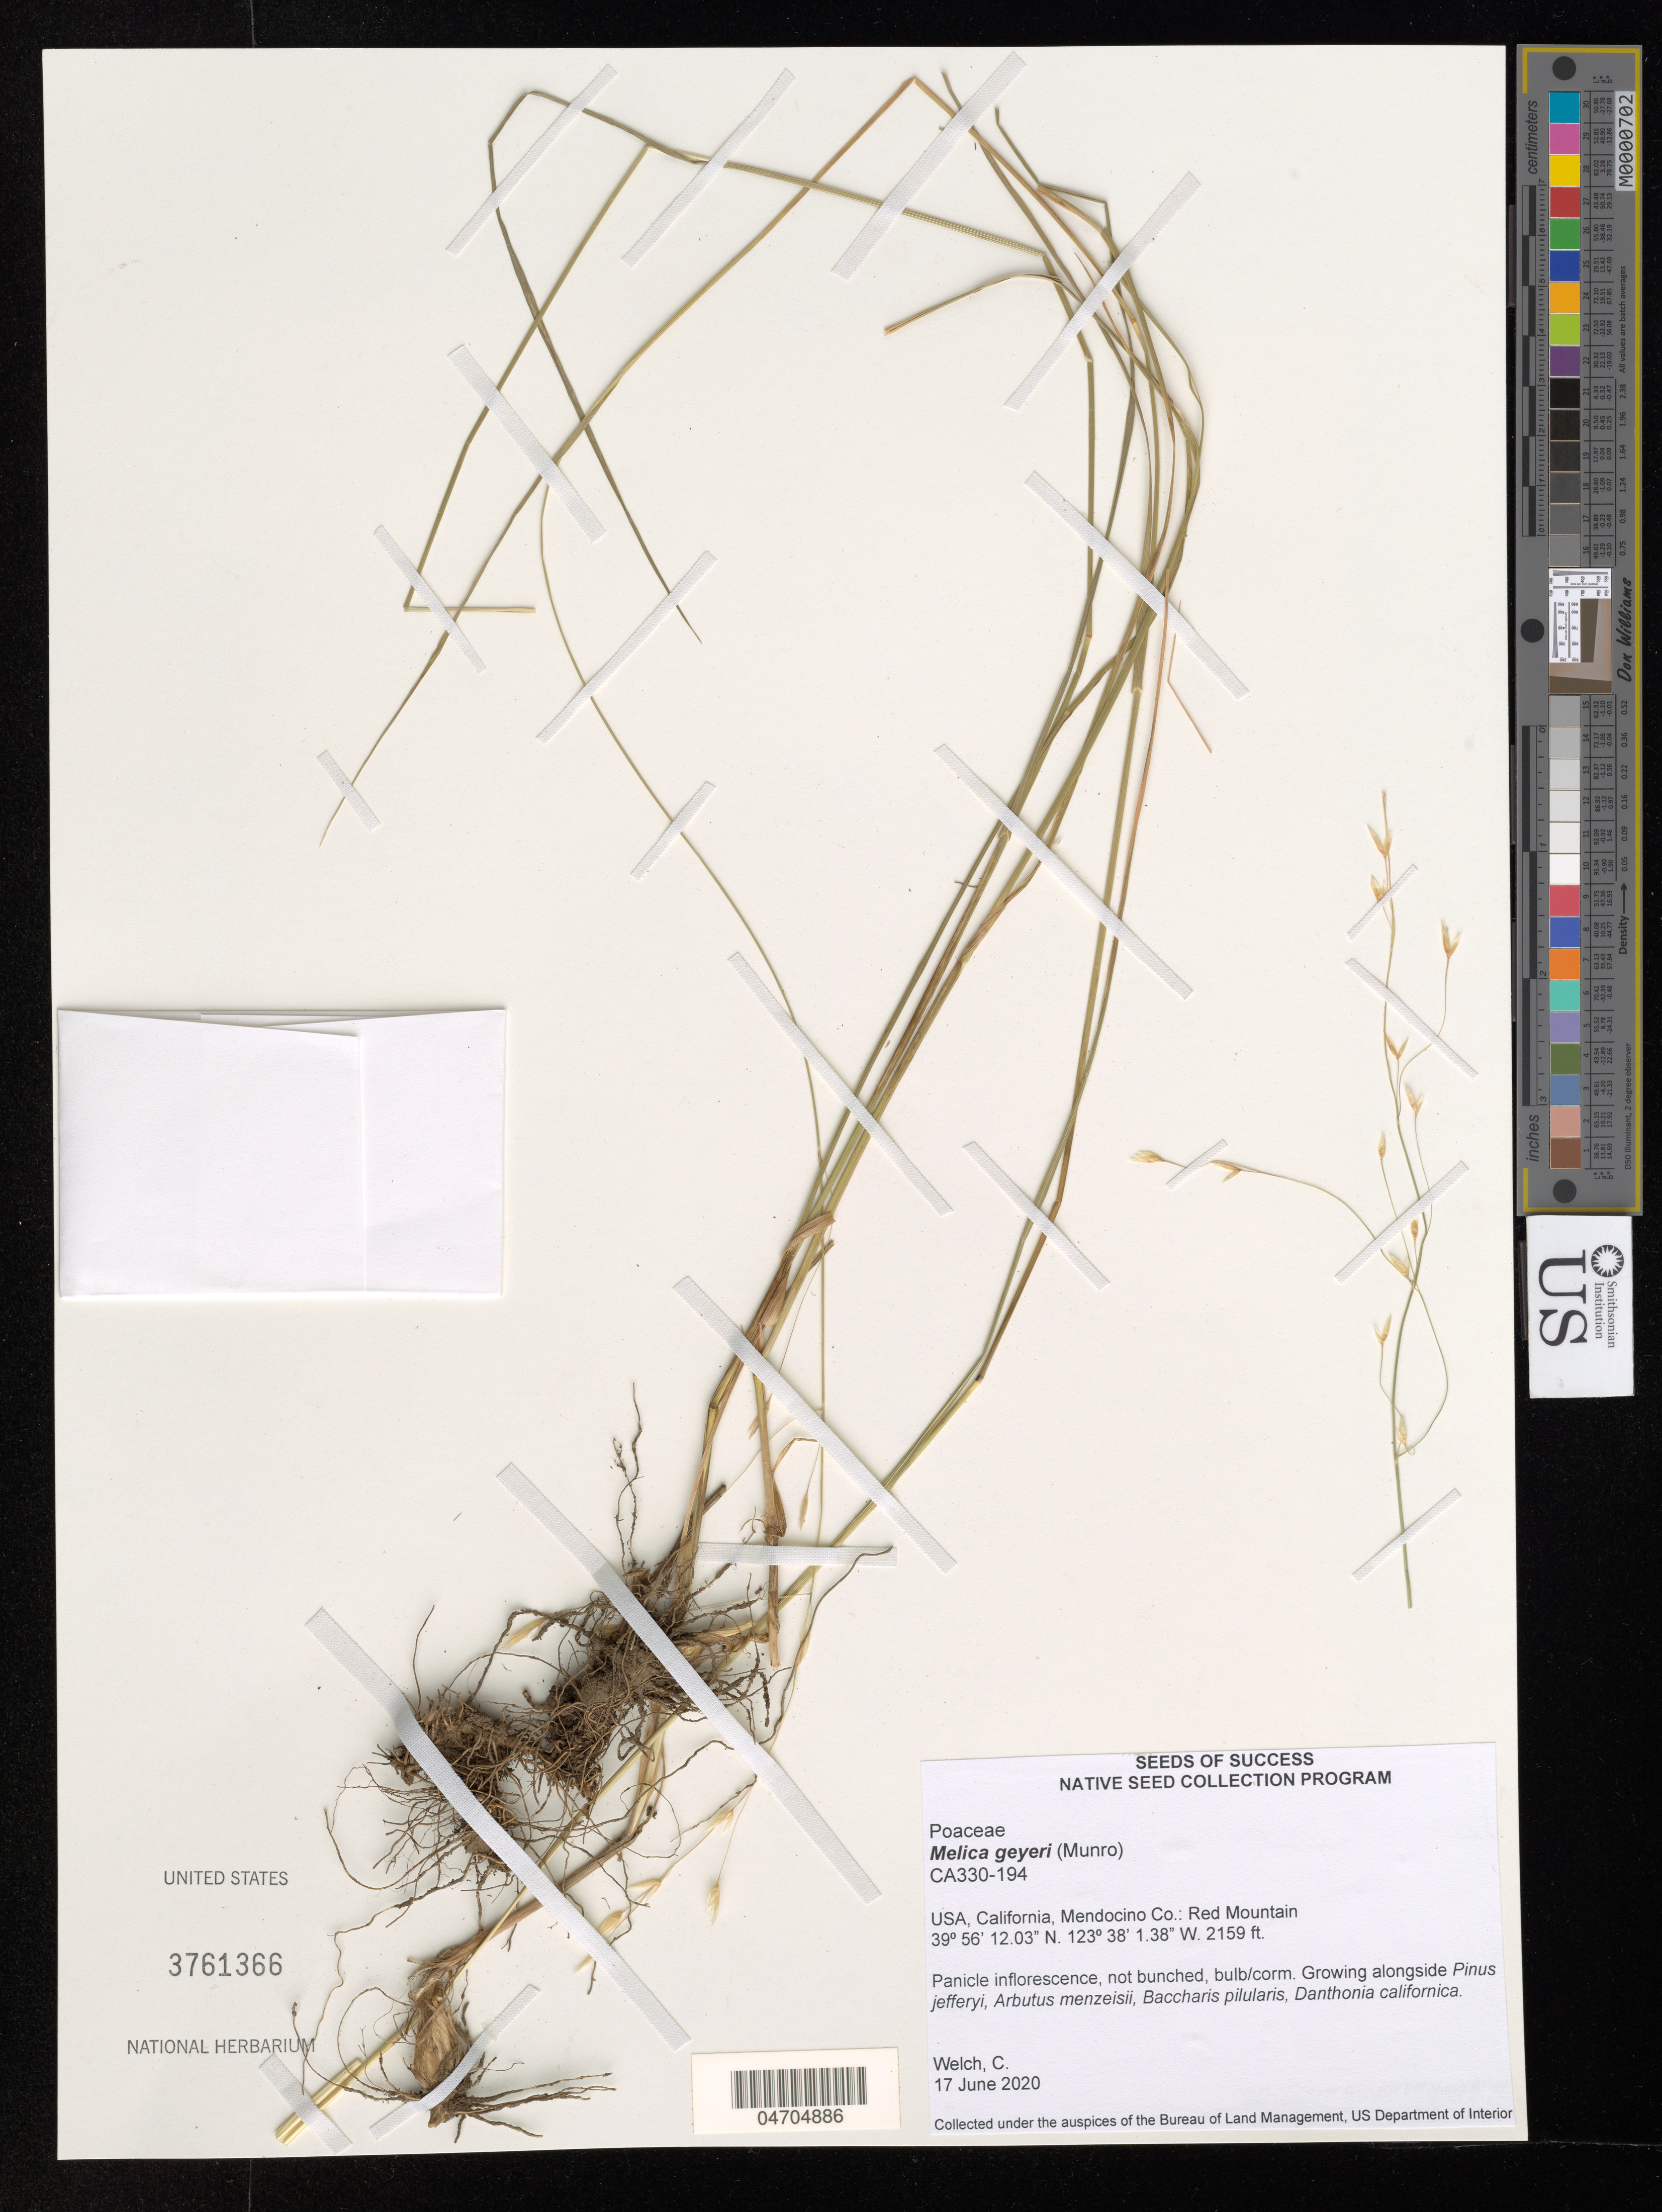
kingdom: Plantae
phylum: Tracheophyta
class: Liliopsida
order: Poales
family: Poaceae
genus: Melica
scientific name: Melica geyeri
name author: Munro ex Bol.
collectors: C. Welch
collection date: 2020-06-17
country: United States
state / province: California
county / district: Mendocino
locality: Mendocino Co.: Red Mountain.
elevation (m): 658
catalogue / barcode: US 3761366